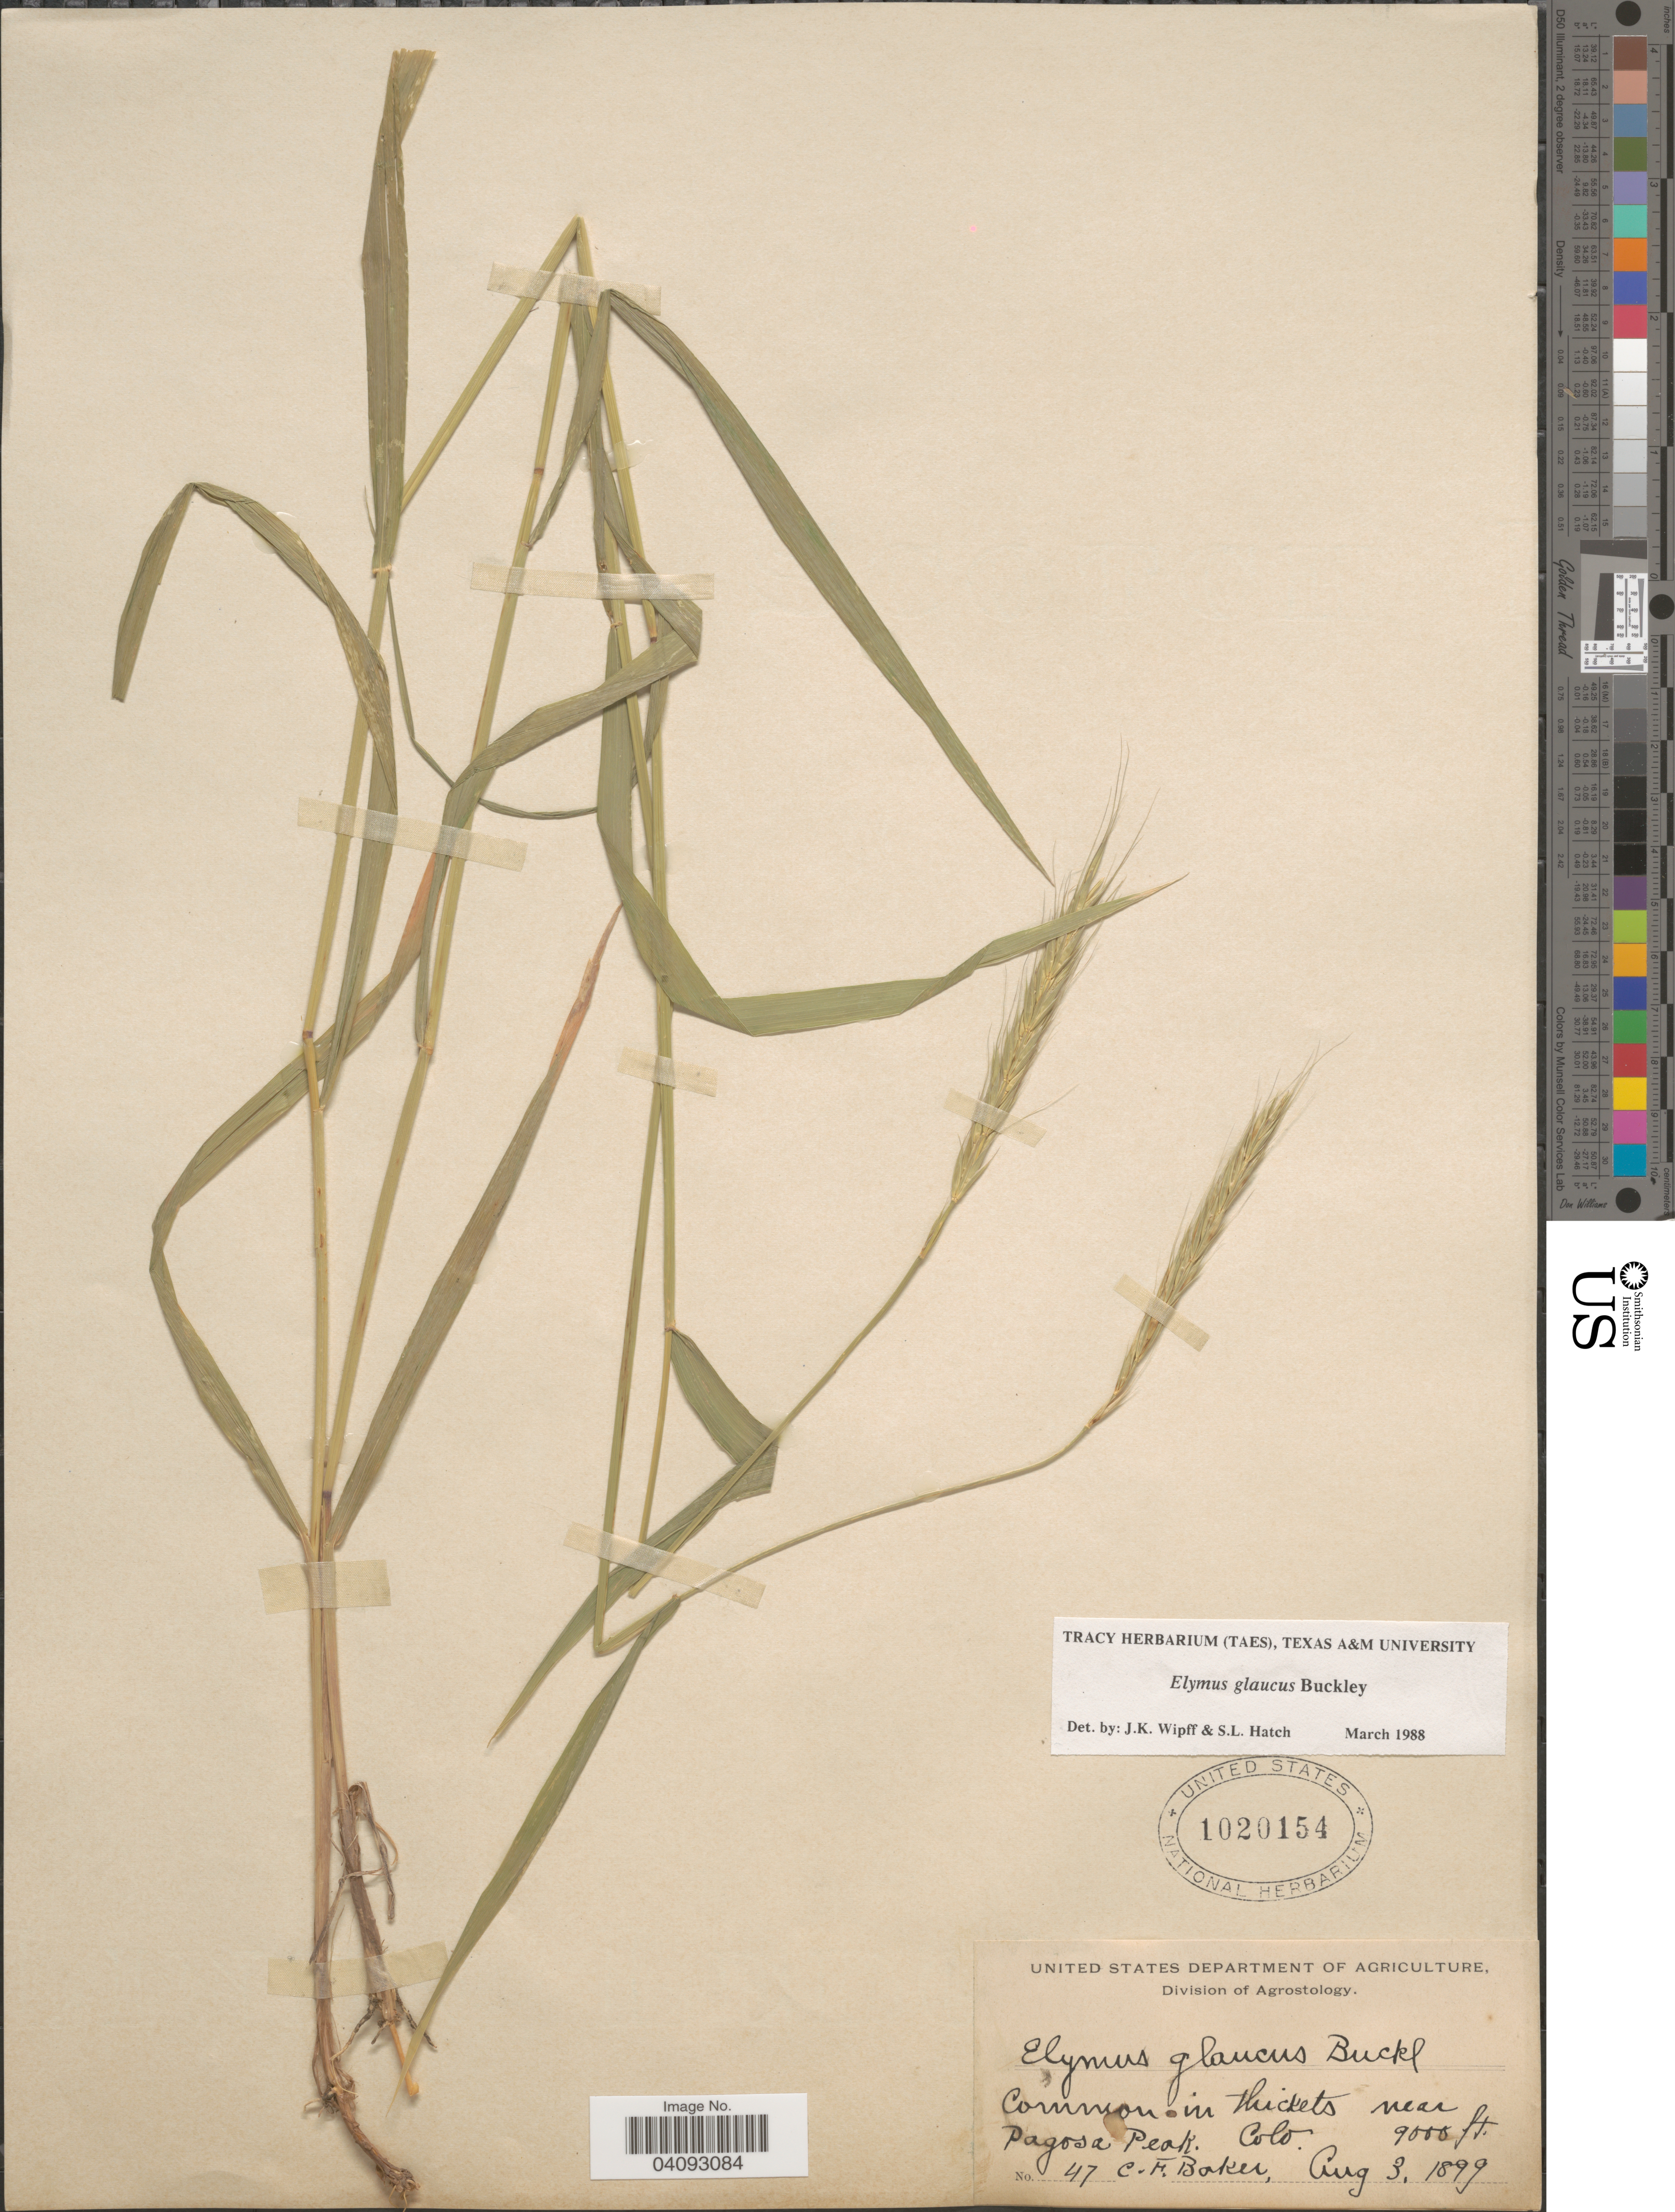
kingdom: Plantae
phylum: Tracheophyta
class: Liliopsida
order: Poales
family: Poaceae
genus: Elymus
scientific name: Elymus glaucus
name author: Buckley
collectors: C. F. Baker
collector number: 47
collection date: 1899-08-03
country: United States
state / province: Colorado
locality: Common in thickets near Pagosa Peak.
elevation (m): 2743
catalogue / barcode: US 1020154